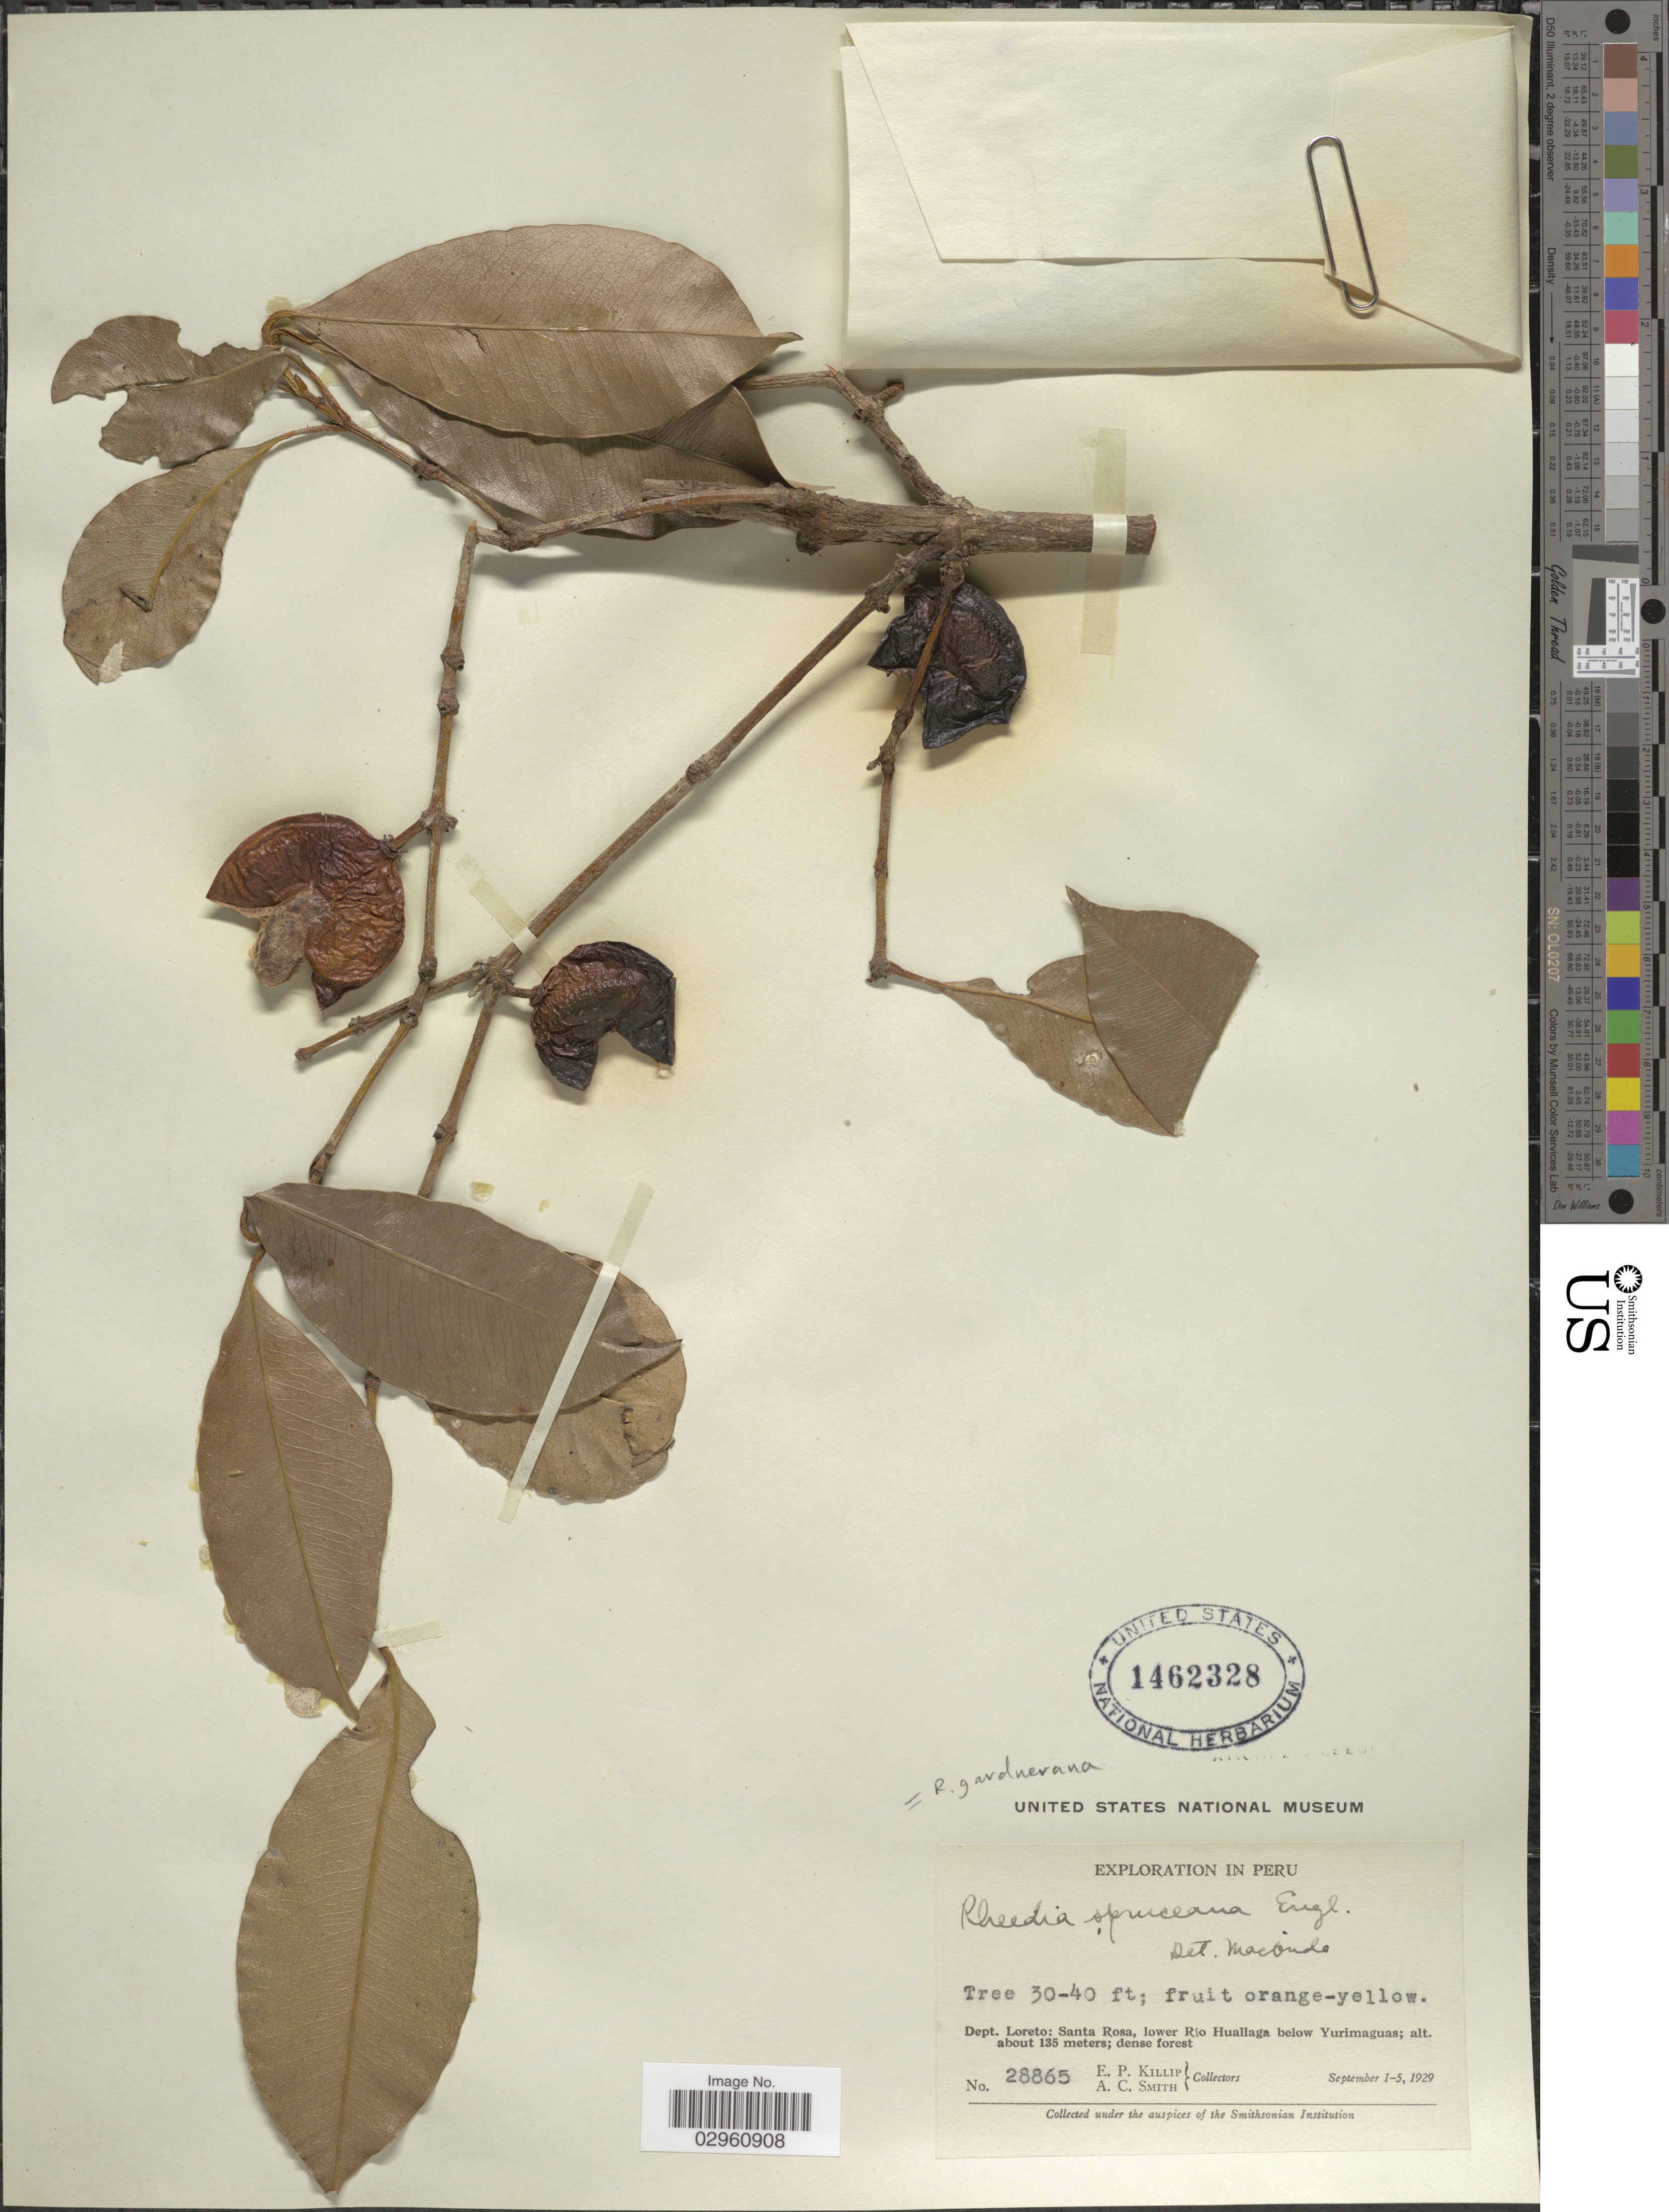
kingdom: Plantae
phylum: Tracheophyta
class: Magnoliopsida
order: Malpighiales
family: Clusiaceae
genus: Garcinia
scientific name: Garcinia gardneriana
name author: (Planch. & Triana) Zappi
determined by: Strong, Mark T., (BOT), Smithsonian Institution - National Museum of Natural History (UNITED STATES)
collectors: E. P. Killip & A. C. Smith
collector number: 28865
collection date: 1929-09-01/1929-09-05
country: Peru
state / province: Loreto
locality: Dept. Loreto: Santa Rosa, lower Río Huallaga below Yurimaguas.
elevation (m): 135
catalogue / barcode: US 1462328